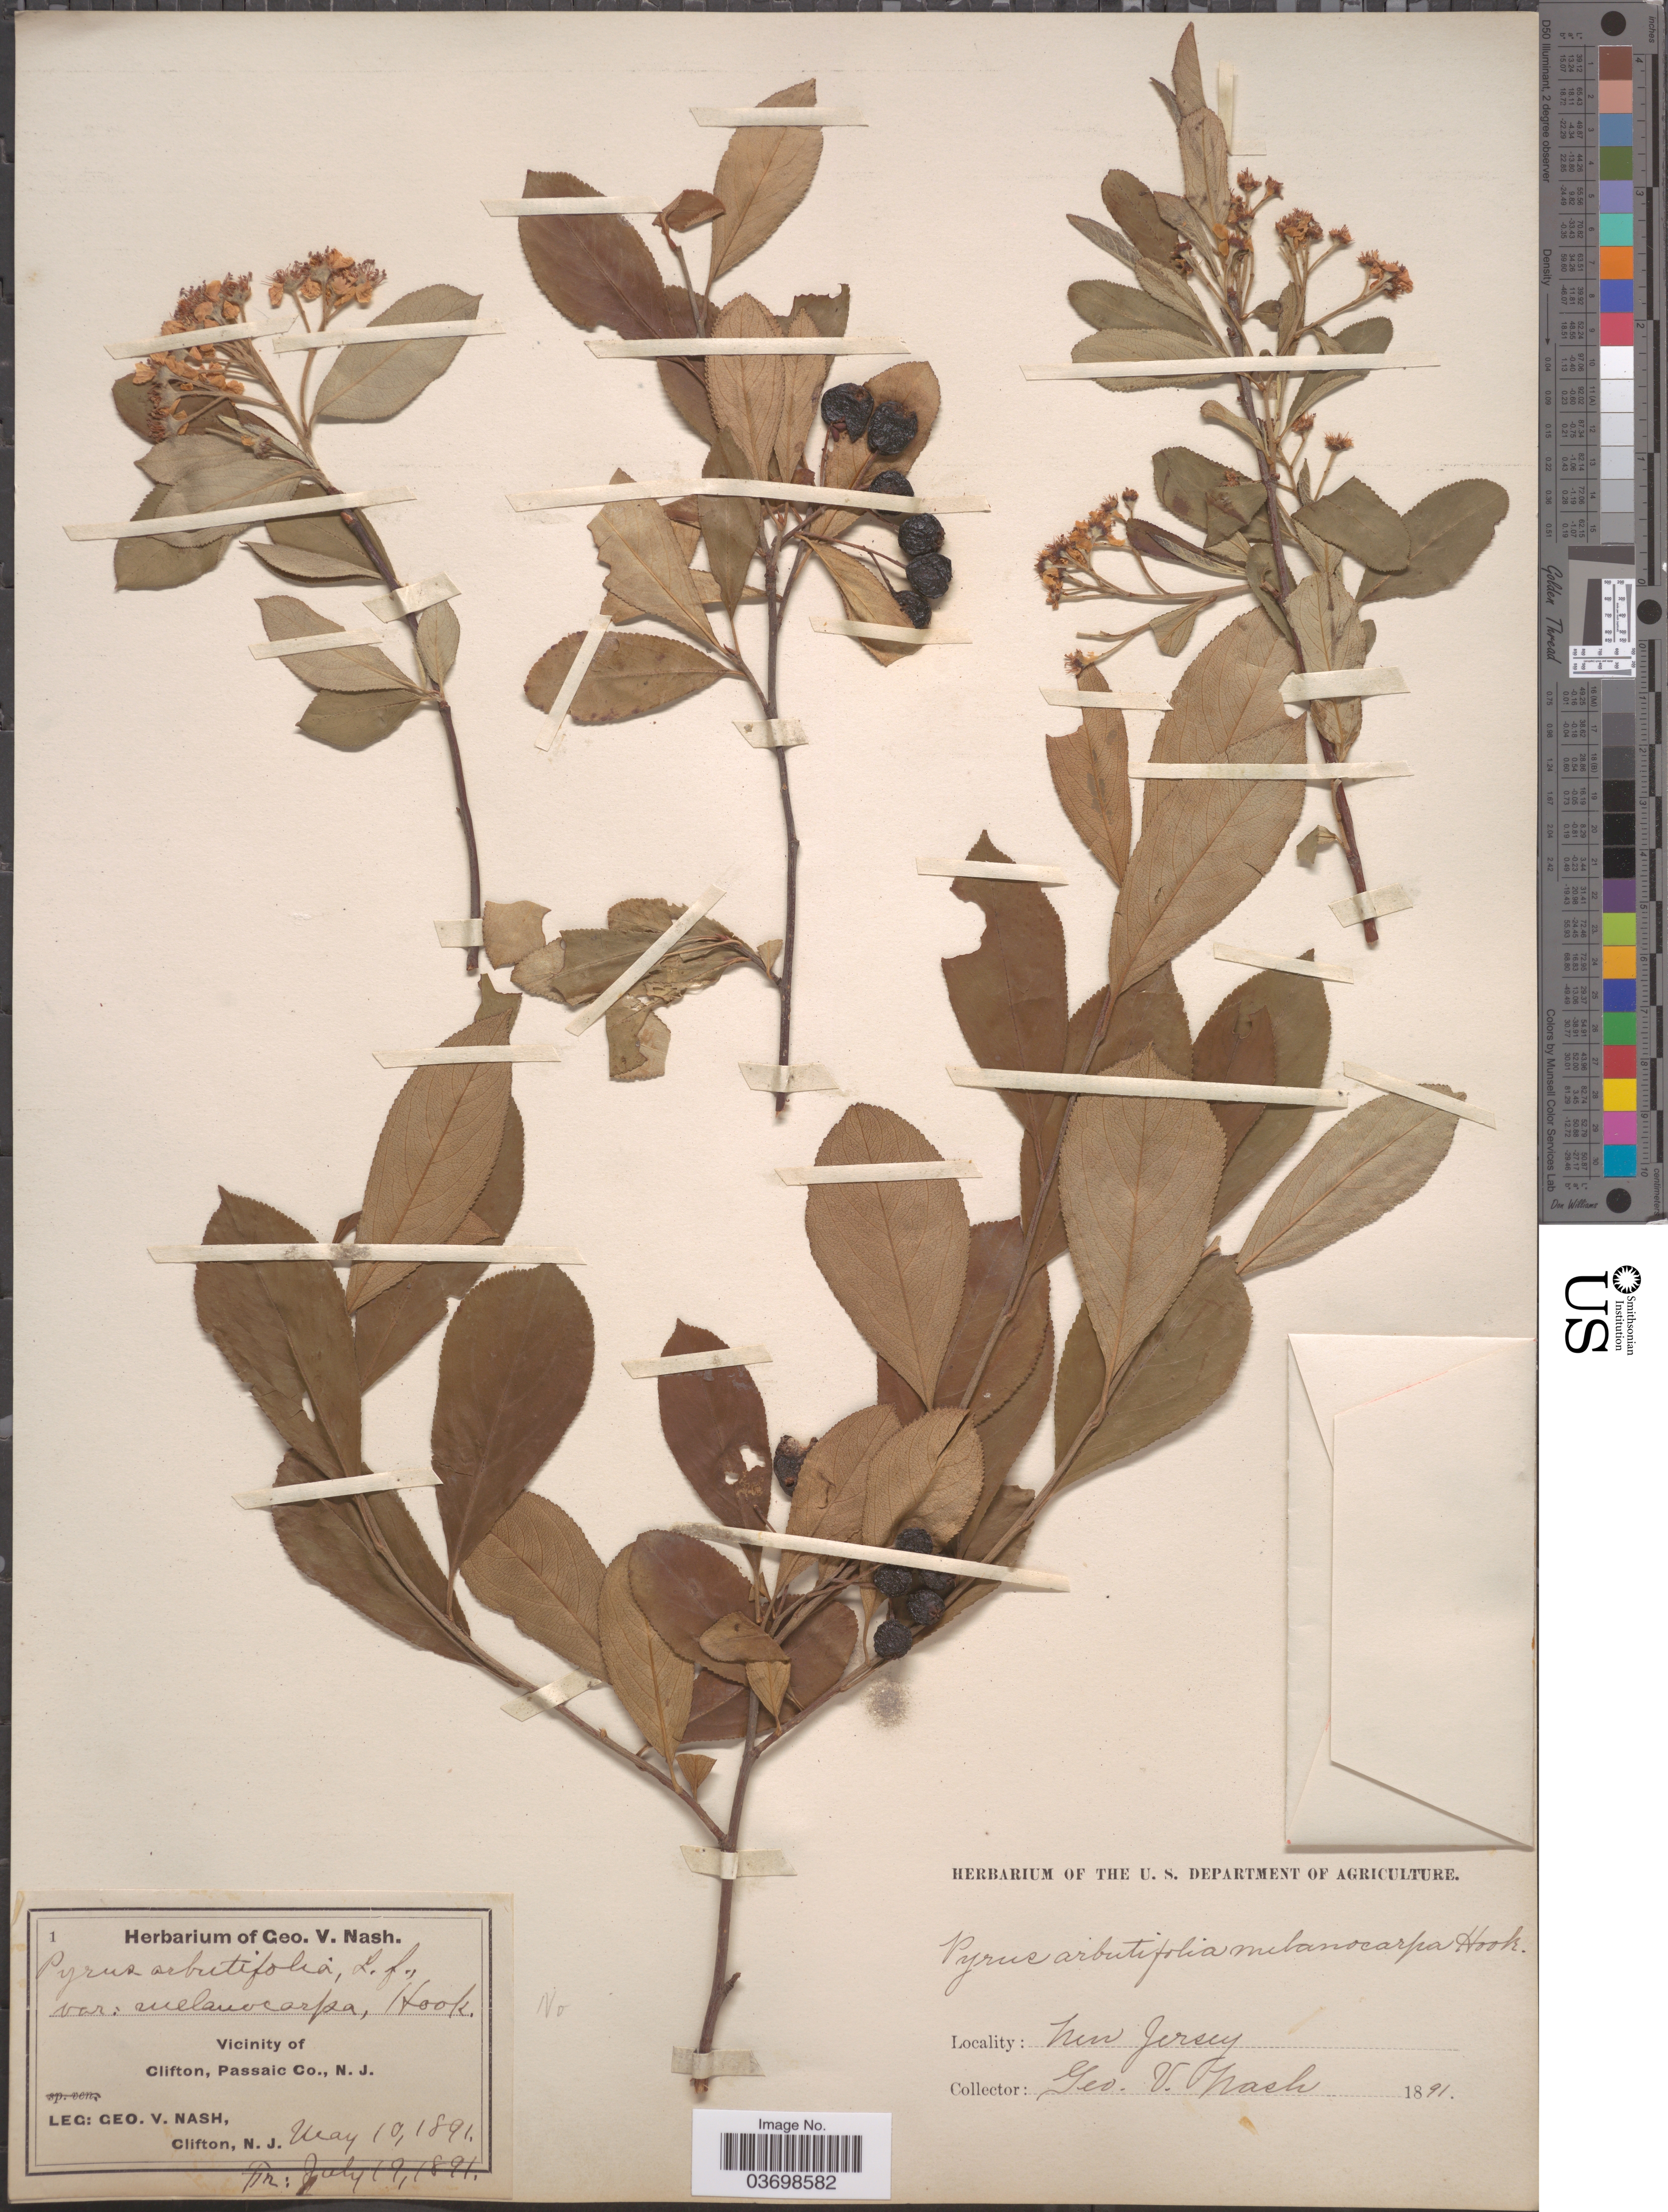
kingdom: Plantae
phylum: Tracheophyta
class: Magnoliopsida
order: Rosales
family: Rosaceae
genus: Aronia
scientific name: Aronia melanocarpa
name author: (Michx.) Elliott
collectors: G. V. Nash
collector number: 1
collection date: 1891-05-10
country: United States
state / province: New Jersey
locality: Vicinity of Clifton, Passaic Co.